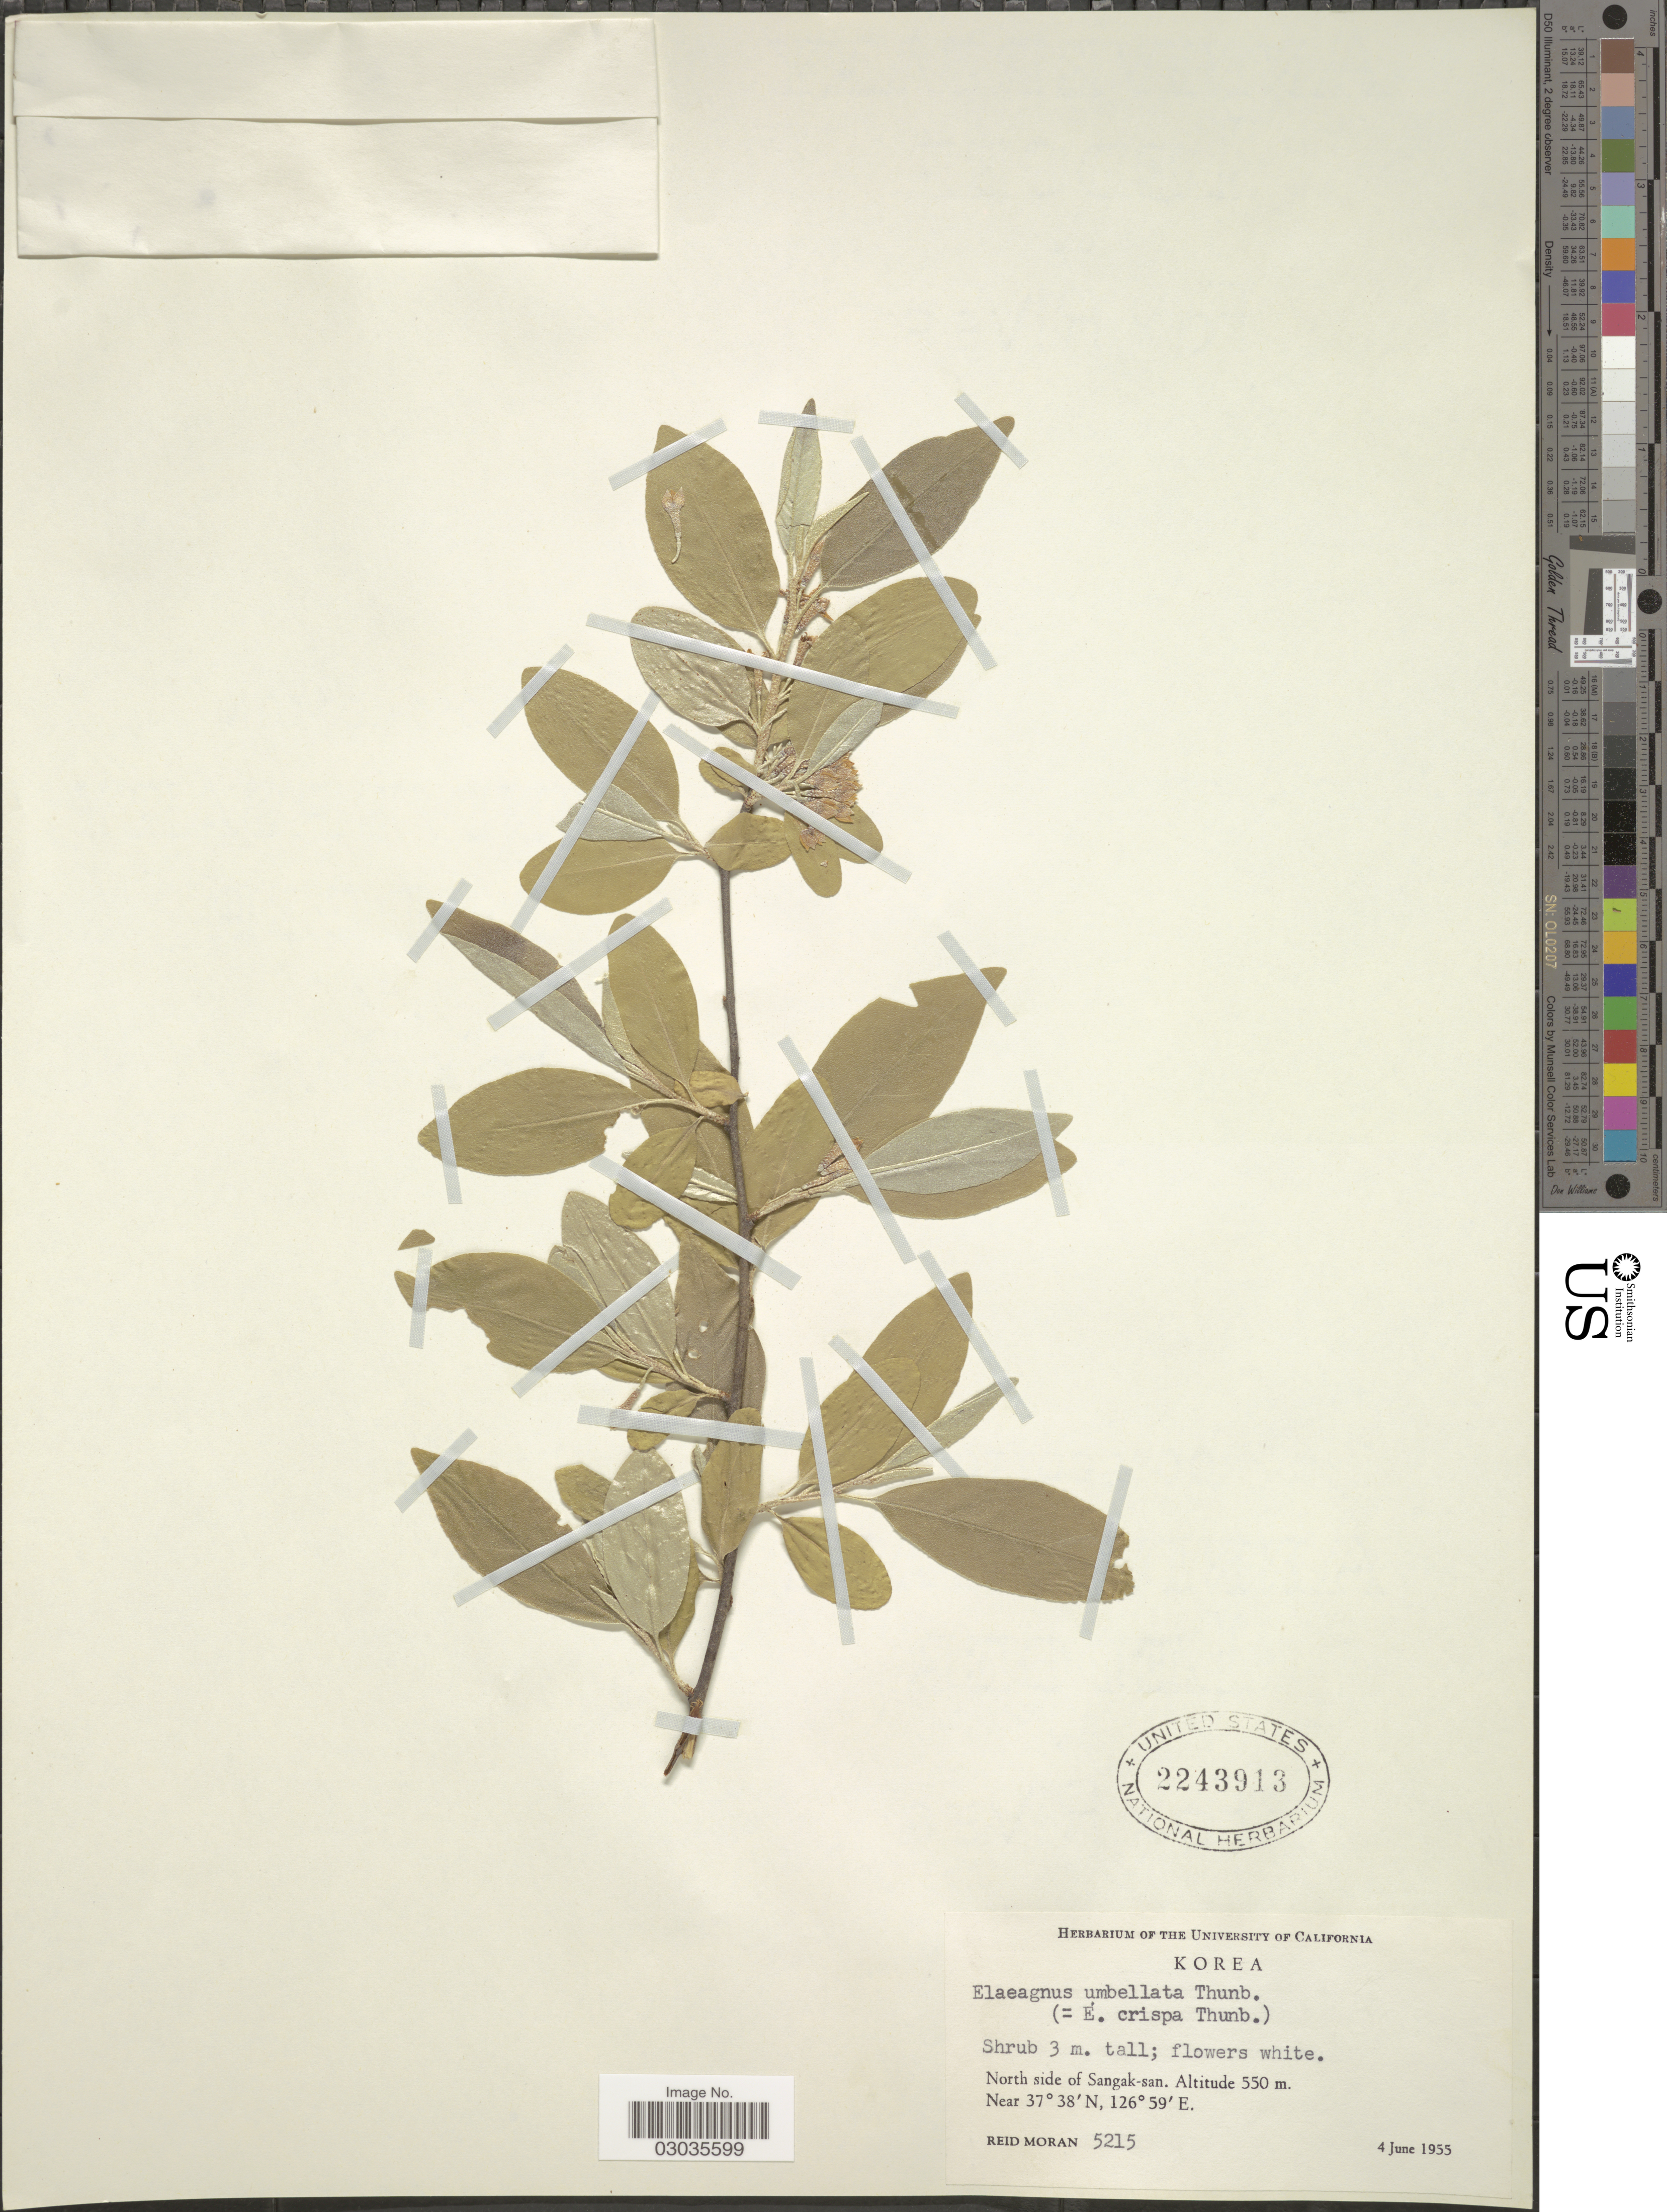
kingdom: Plantae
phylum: Tracheophyta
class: Magnoliopsida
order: Rosales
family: Elaeagnaceae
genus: Elaeagnus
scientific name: Elaeagnus umbellata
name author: Thunb.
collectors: R. Moran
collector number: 5215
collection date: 1955-06-04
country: South Korea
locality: Korea. North side of Sangak-san.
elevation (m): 550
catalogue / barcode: US 2243913